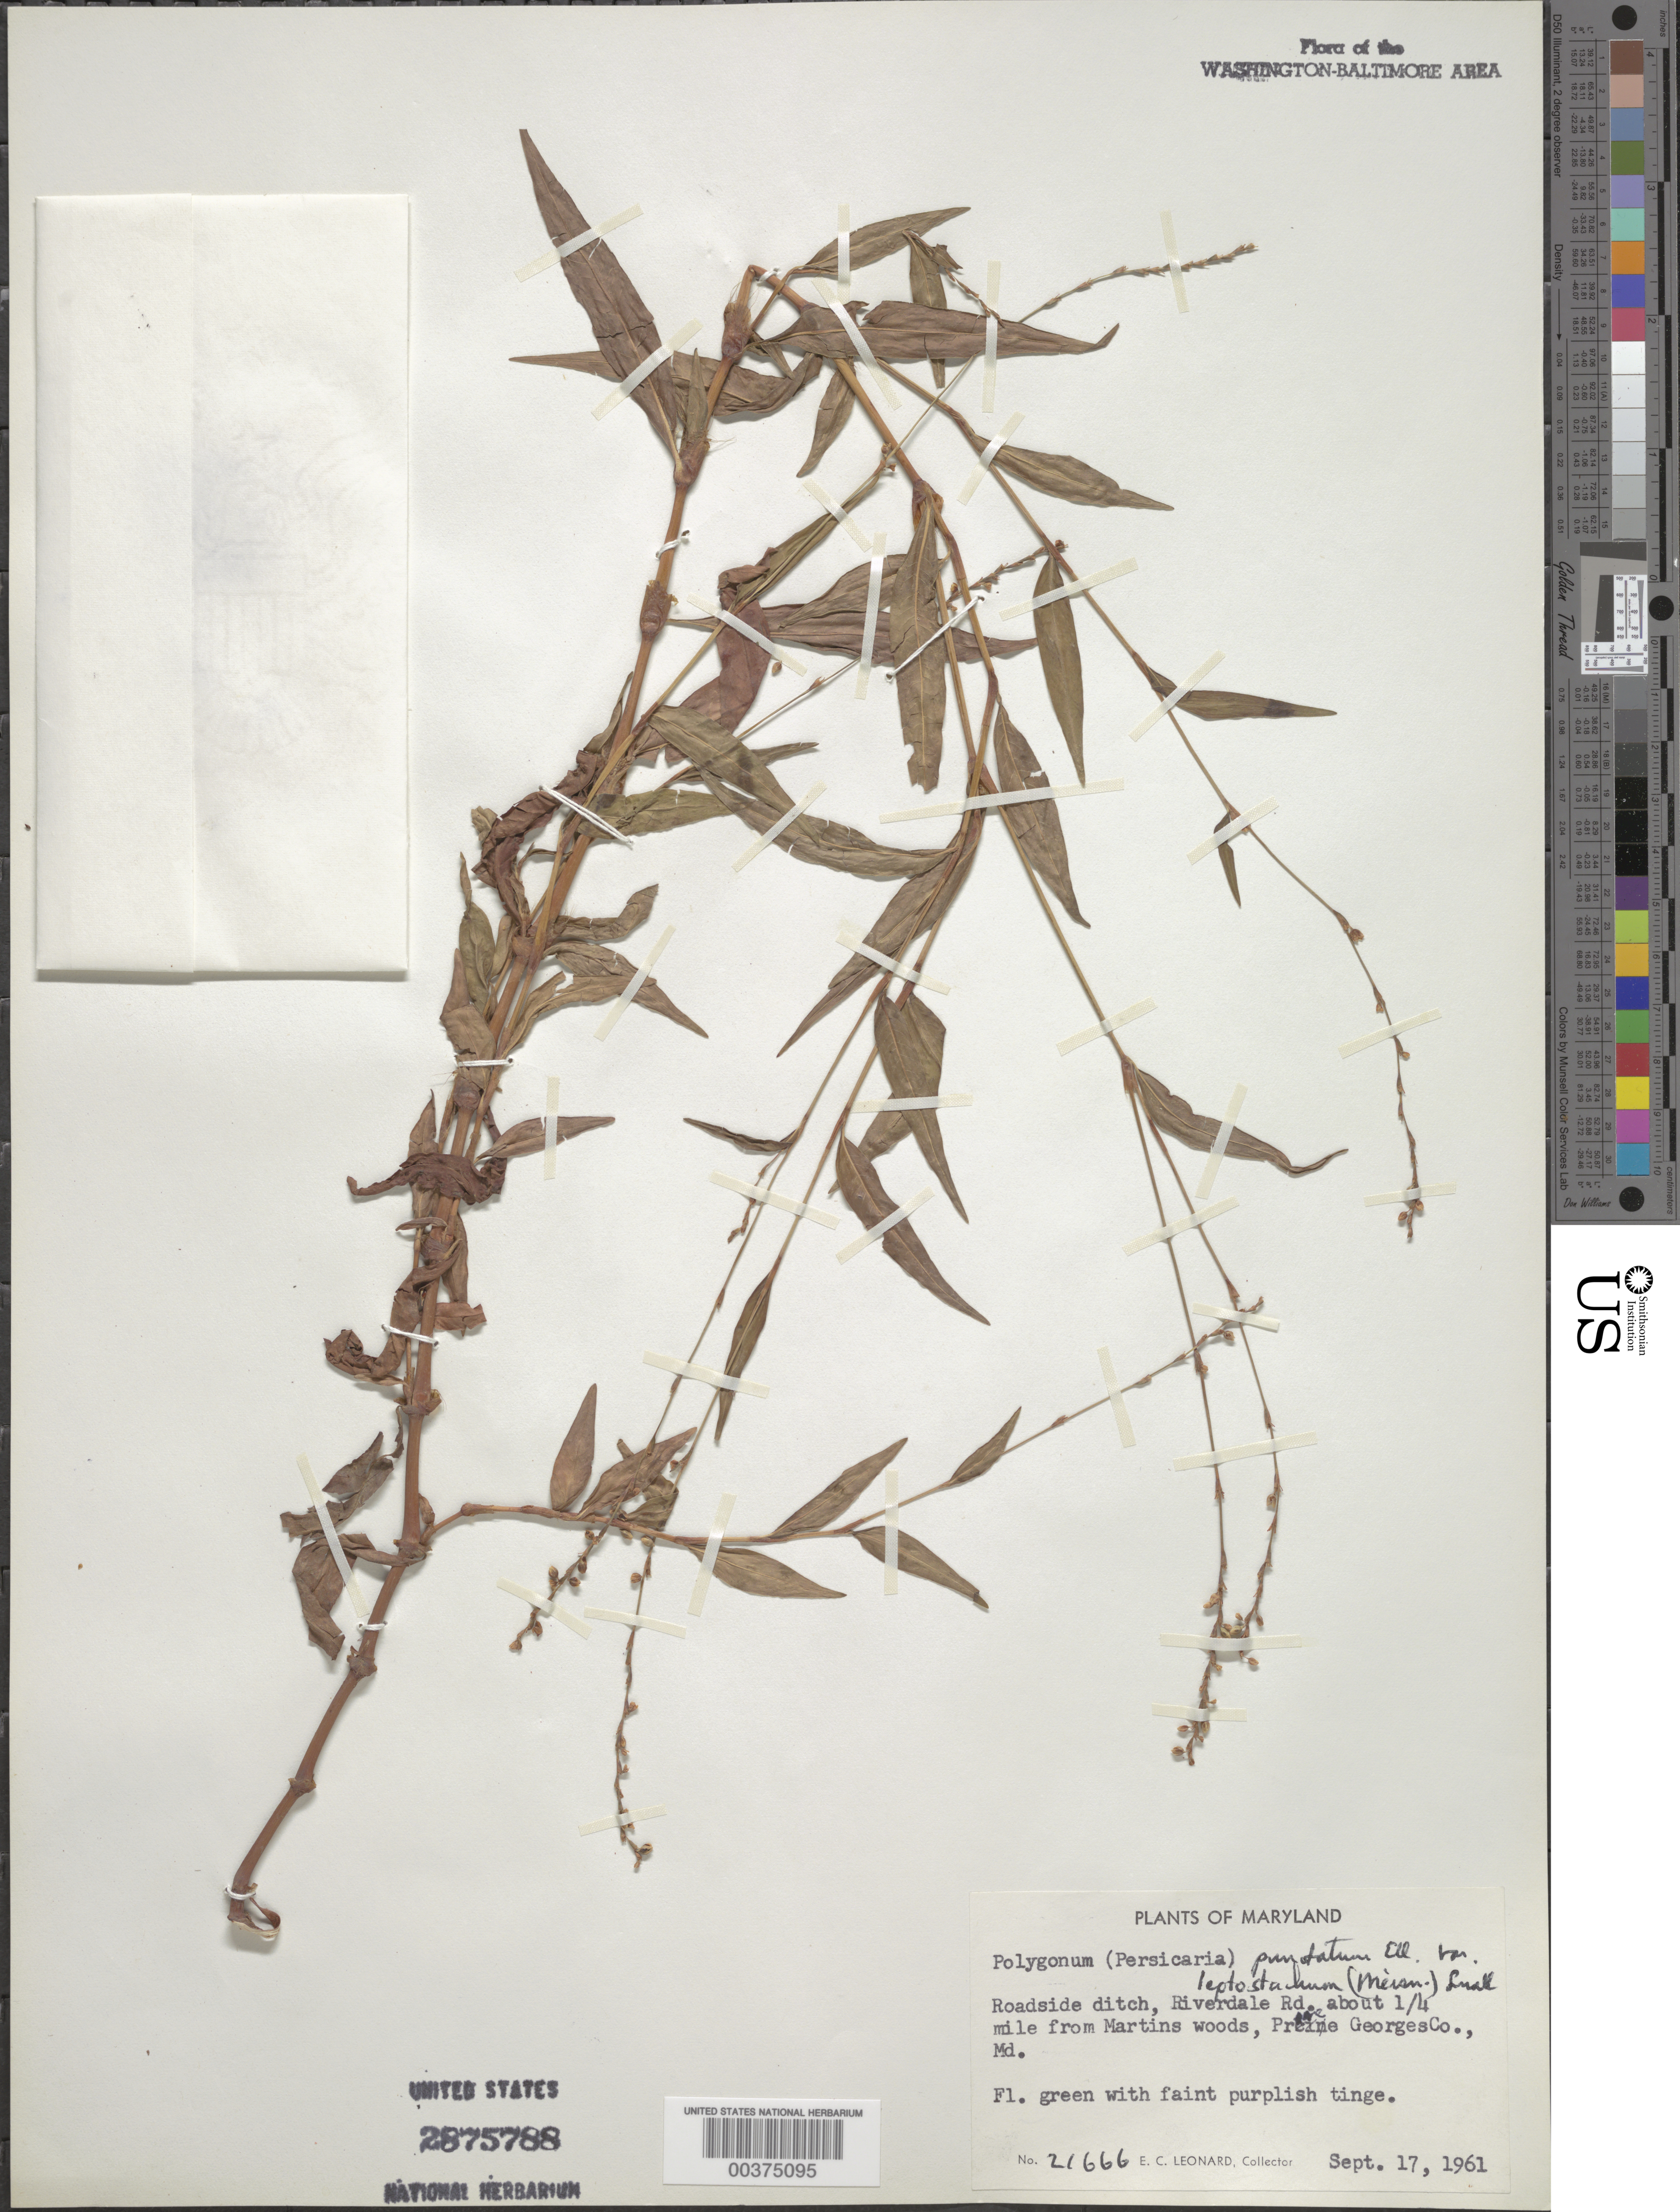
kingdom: Plantae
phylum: Tracheophyta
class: Magnoliopsida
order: Caryophyllales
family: Polygonaceae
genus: Persicaria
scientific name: Persicaria punctata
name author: (Elliott) Small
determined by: Atha, D. E.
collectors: E. C. Leonard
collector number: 21666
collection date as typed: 17 Sep 1961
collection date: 1961-09-17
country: United States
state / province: Maryland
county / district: Prince George's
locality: Riverdale road, near Martins Woods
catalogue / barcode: US 2875788